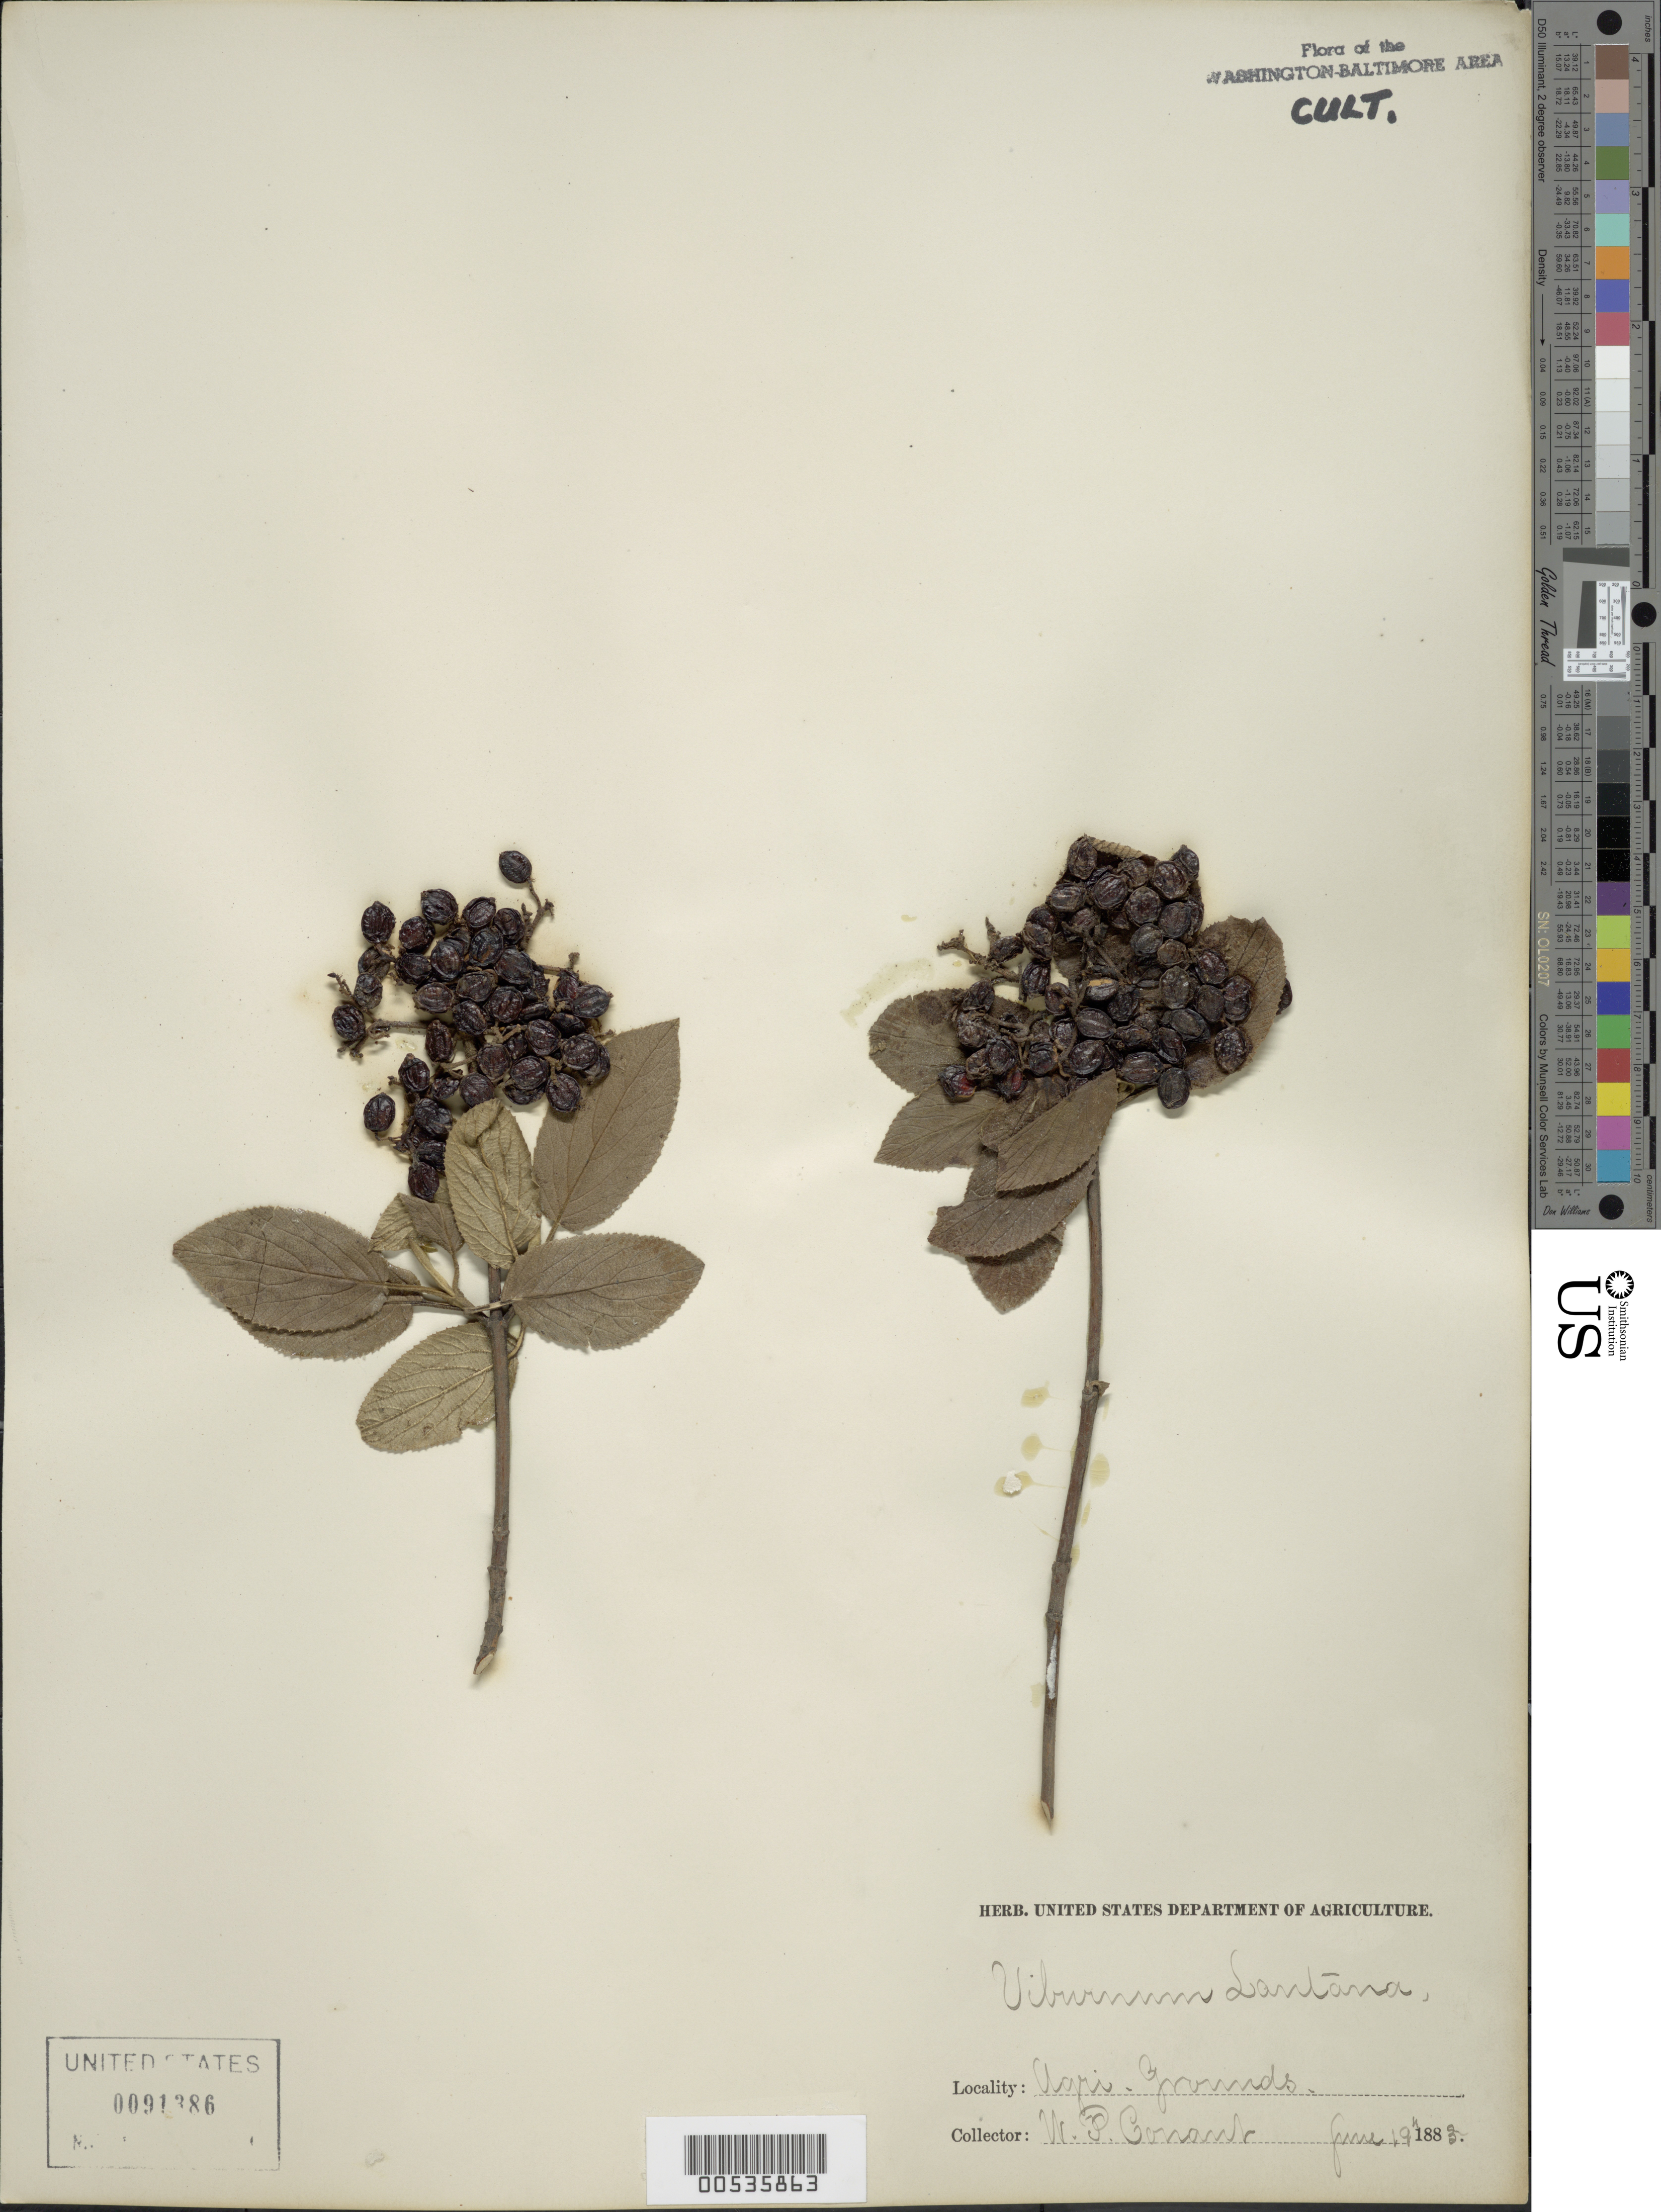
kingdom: Plantae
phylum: Tracheophyta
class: Magnoliopsida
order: Dipsacales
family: Viburnaceae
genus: Viburnum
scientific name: Viburnum lantana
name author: L.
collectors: W. P. Conant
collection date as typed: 19 Jun 1883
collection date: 1883-06-19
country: United States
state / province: District of Columbia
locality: Department of Agriculture, Washington, D.C.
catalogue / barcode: US 91386